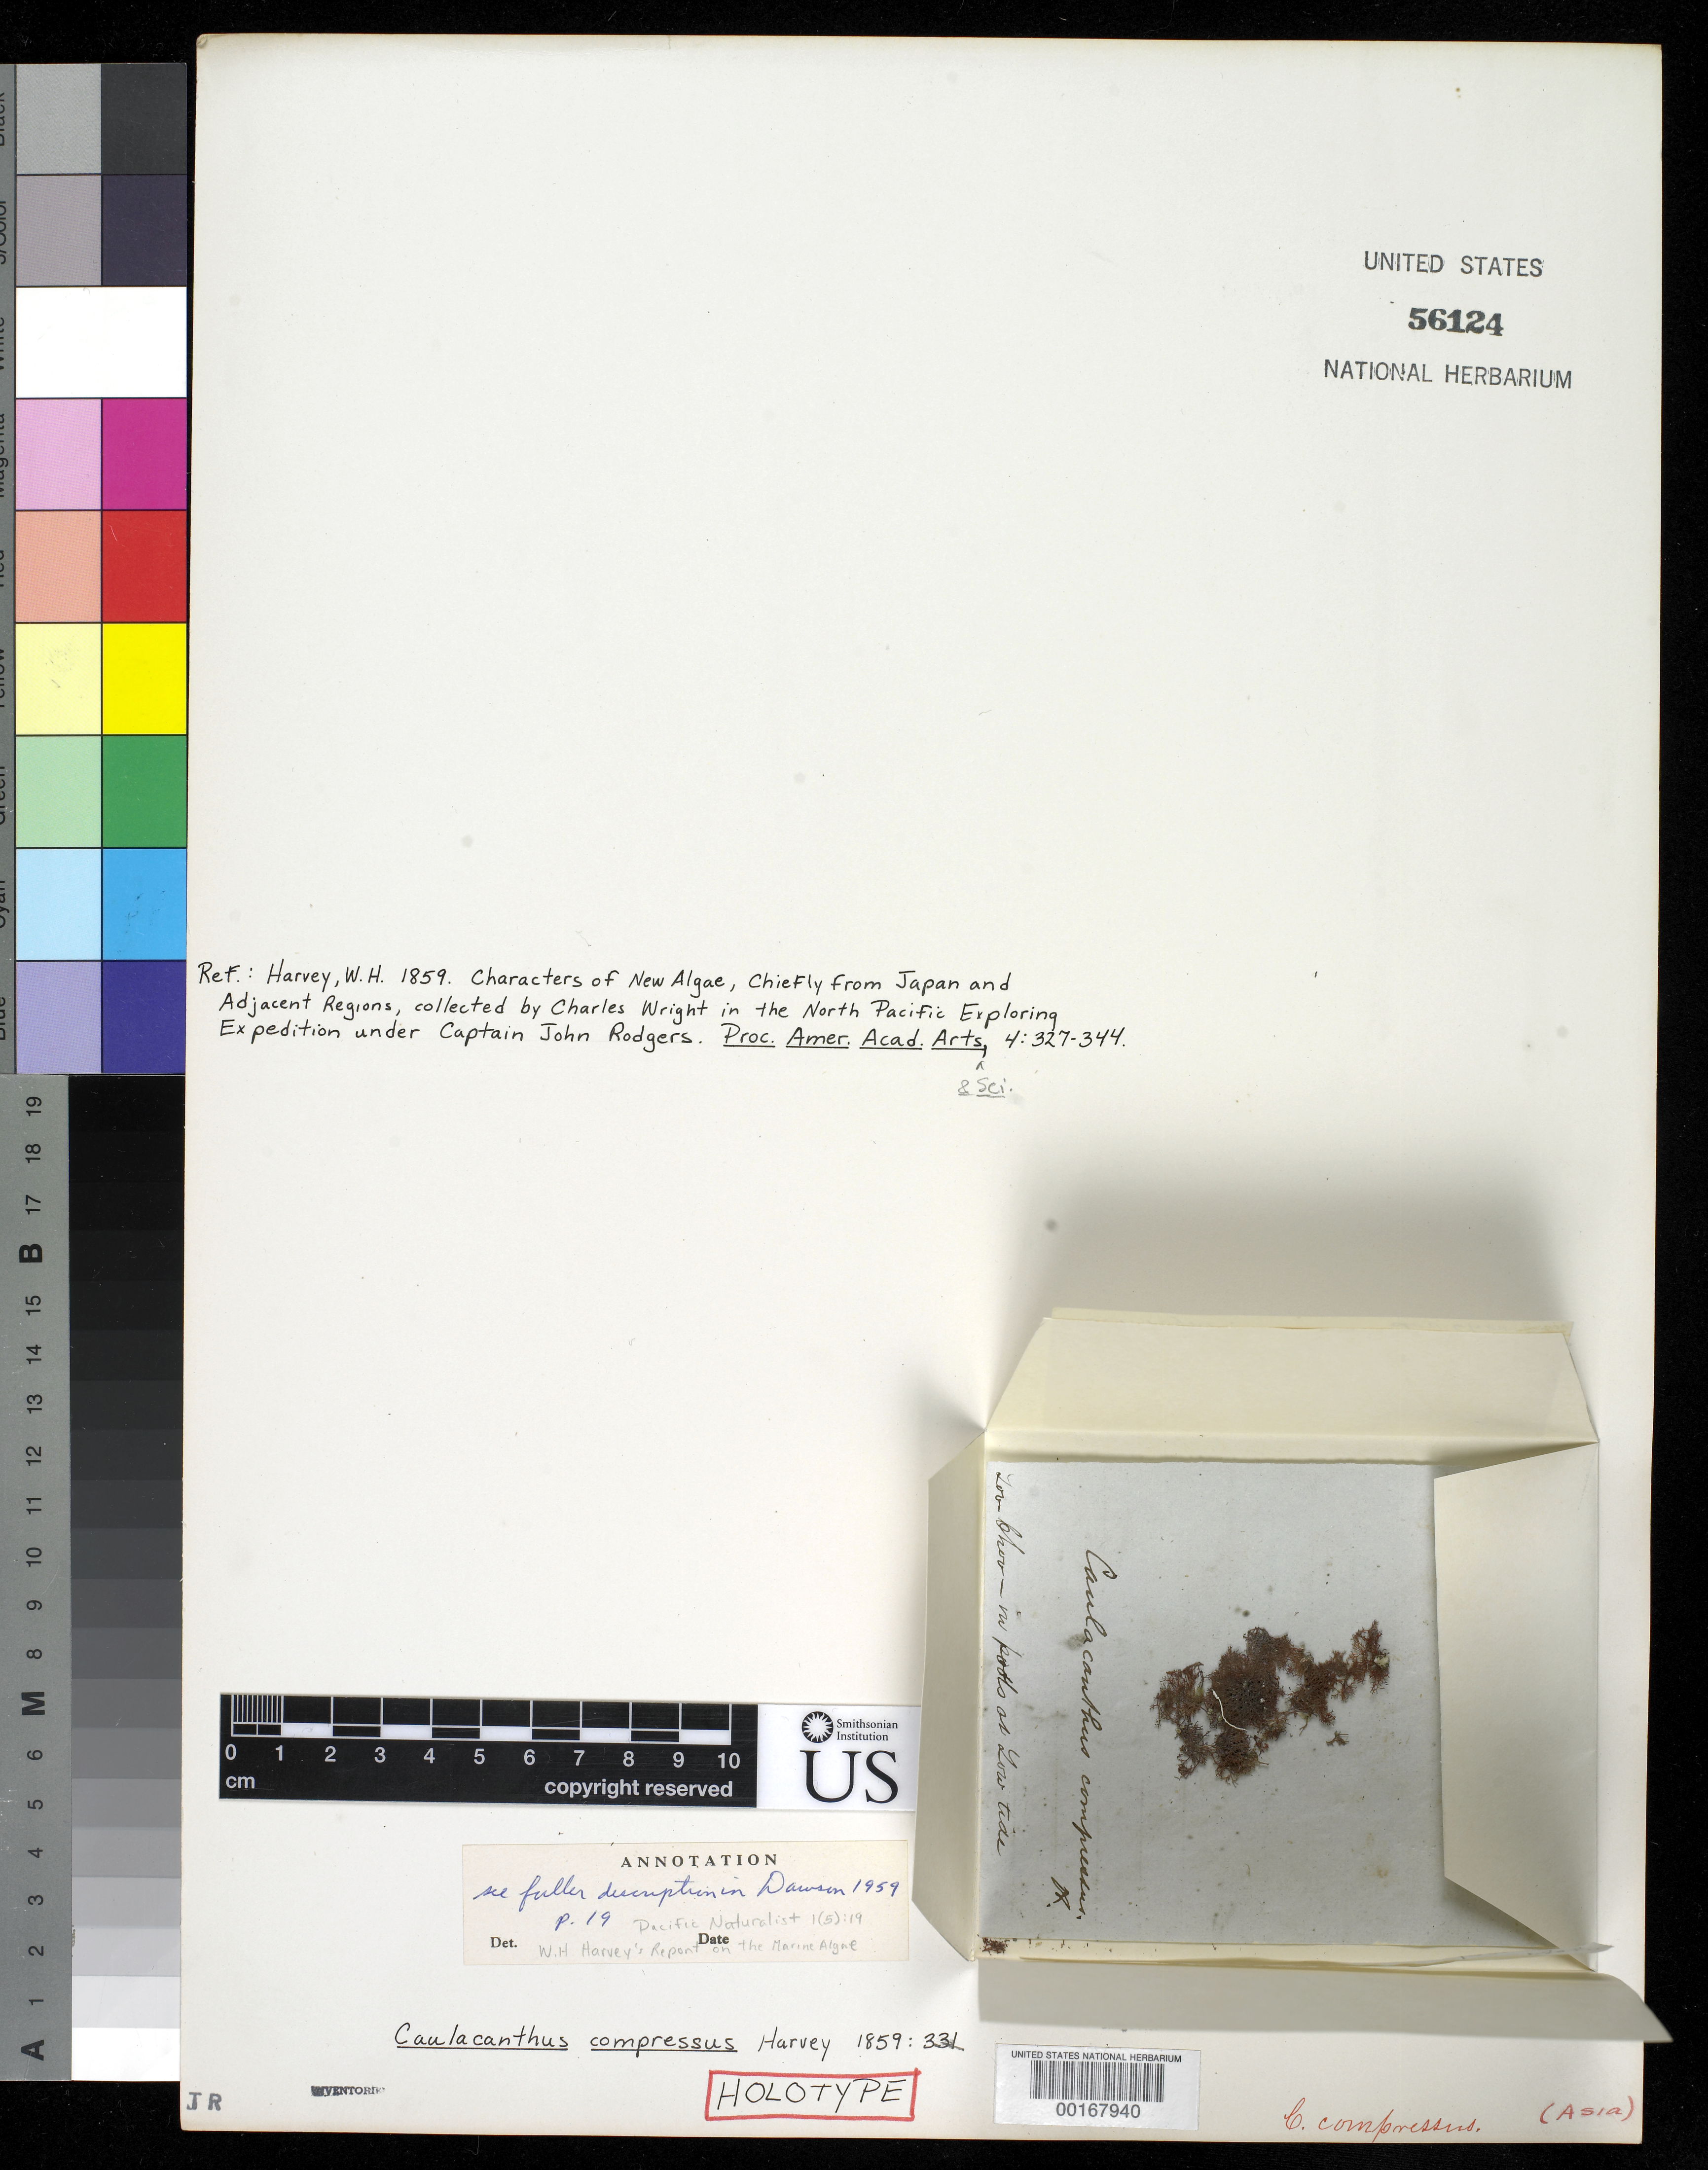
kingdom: Plantae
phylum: Rhodophyta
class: Florideophyceae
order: Gigartinales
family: Caulacanthaceae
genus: Caulacanthus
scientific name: Caulacanthus compressus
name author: Harv.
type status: Holotype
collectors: C. Wright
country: Japan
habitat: In pools at low tide.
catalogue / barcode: US 56124